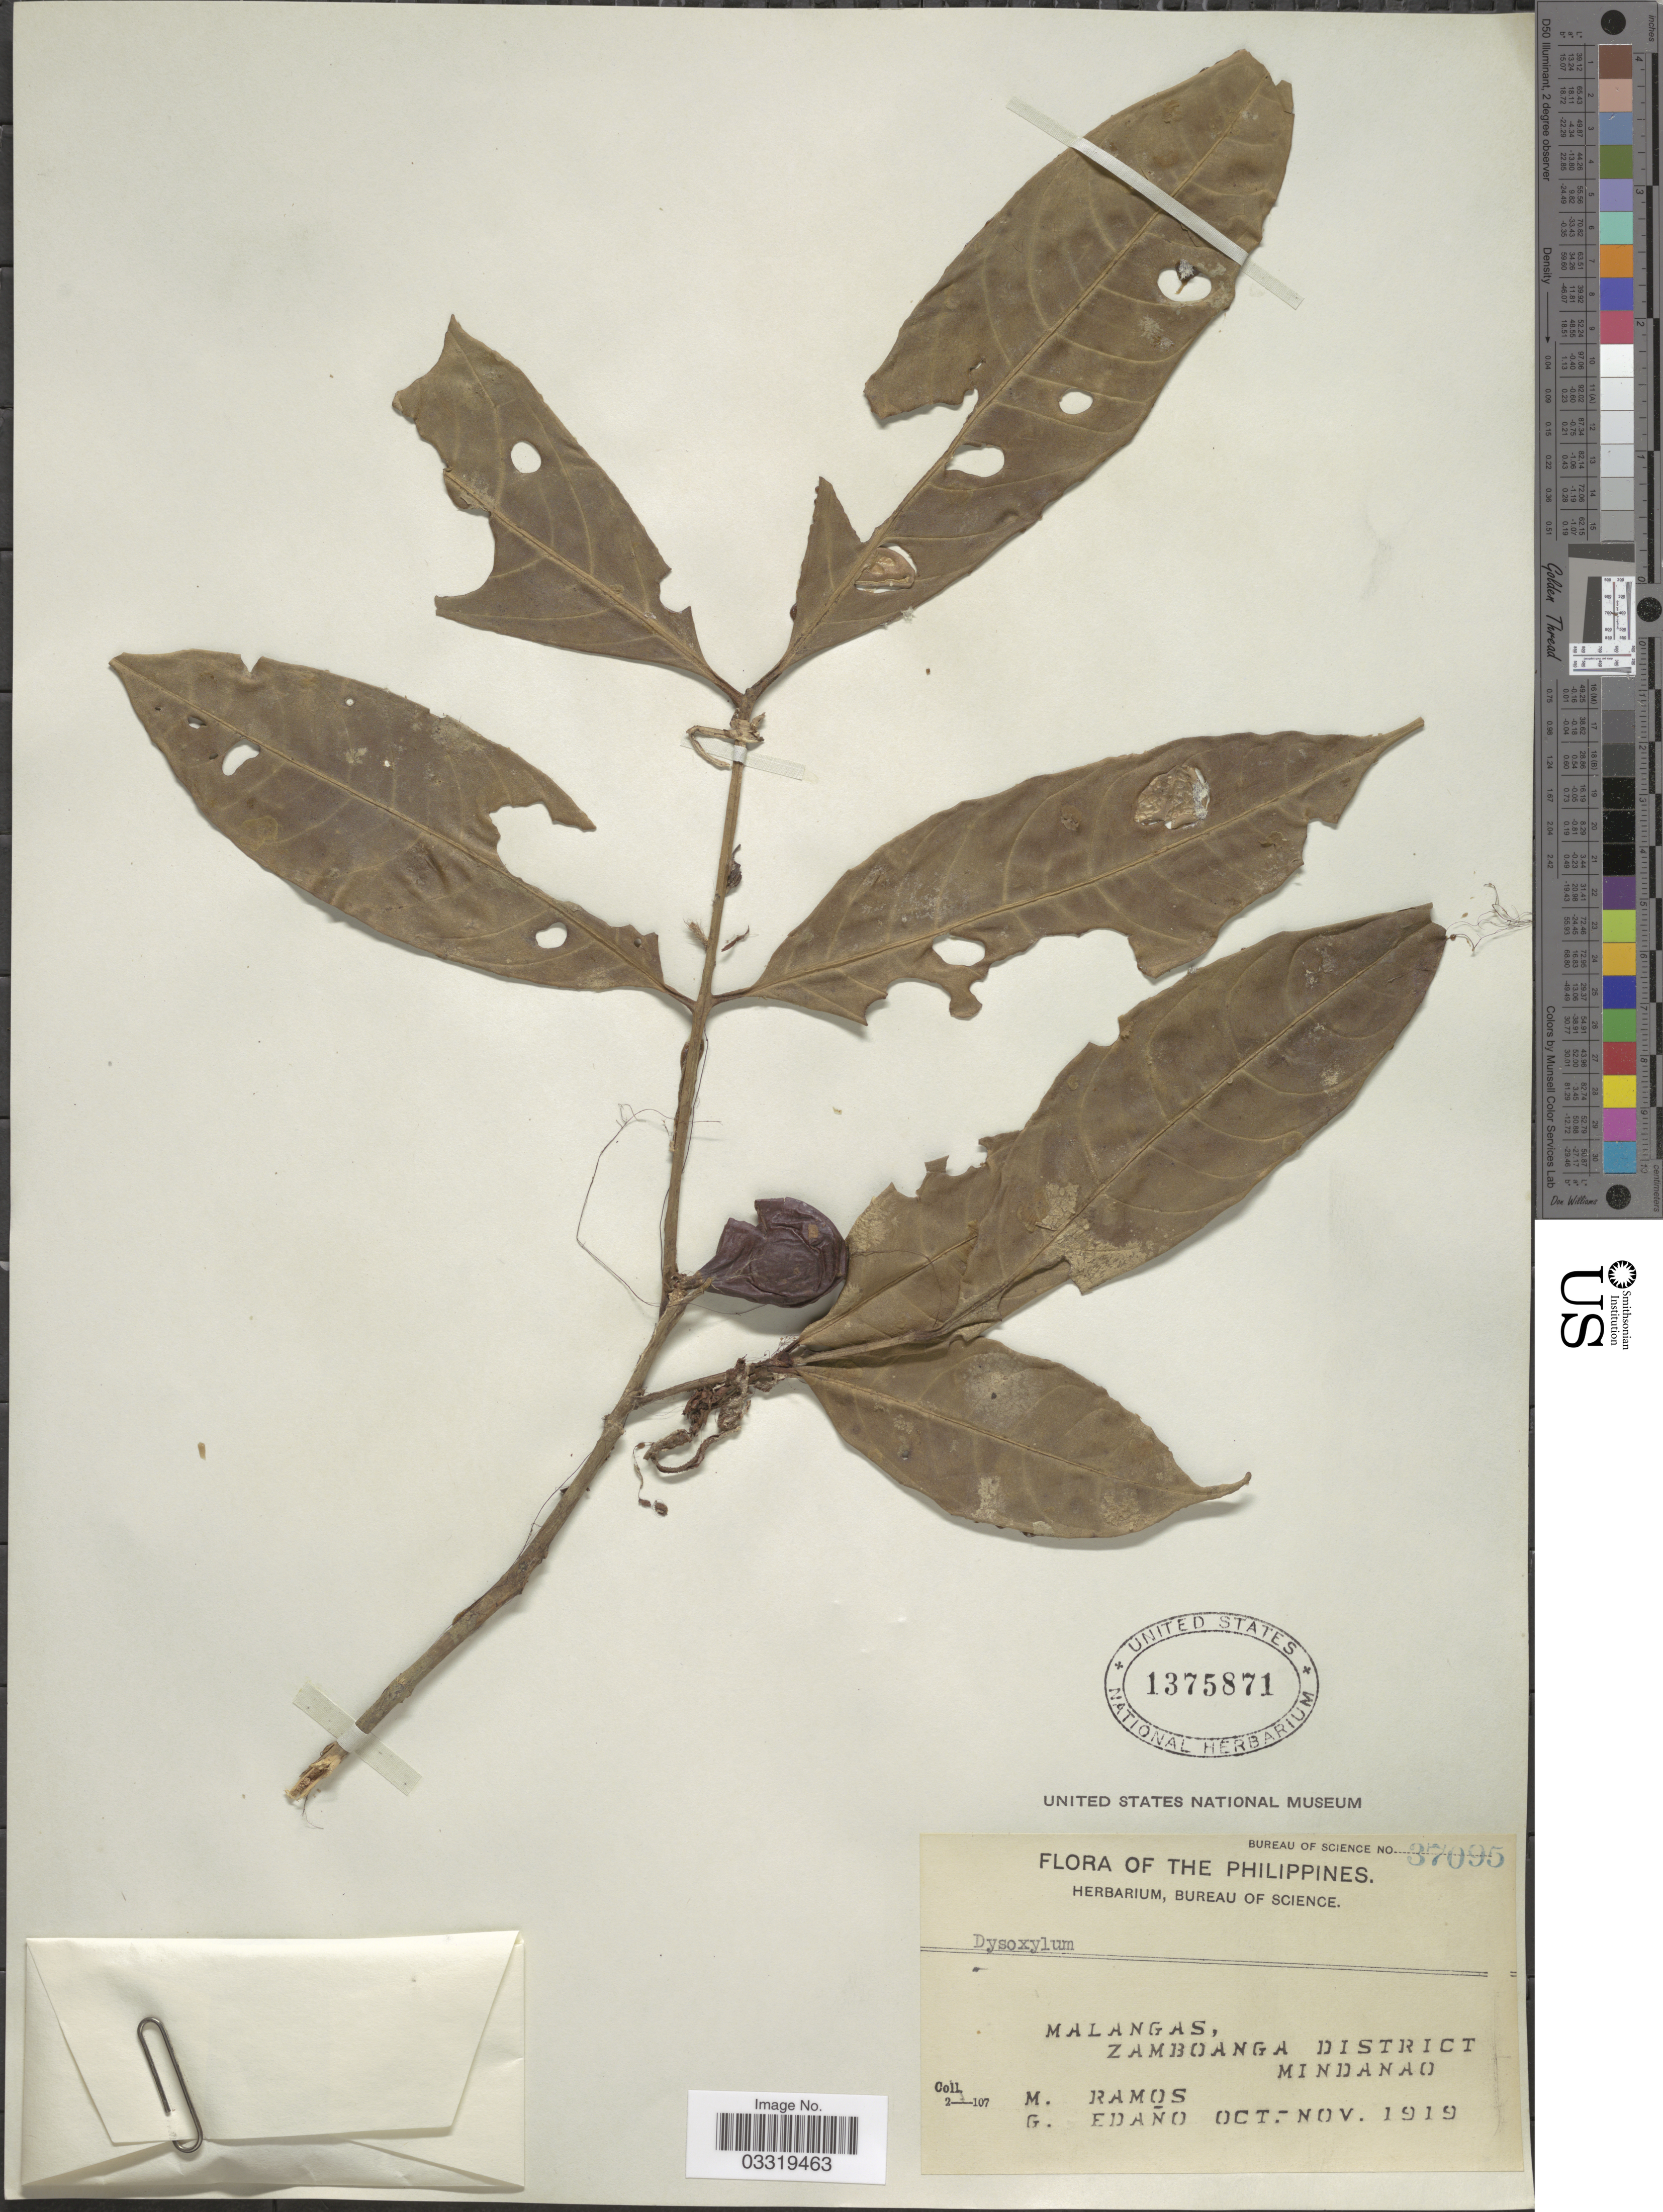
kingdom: Plantae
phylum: Tracheophyta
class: Magnoliopsida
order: Sapindales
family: Meliaceae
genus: Dysoxylum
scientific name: Dysoxylum sp.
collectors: M. Ramos & G. Edaño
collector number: Bureau of Science 37095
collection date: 1919-10/1919-11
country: Philippines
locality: Malangas, Zamboanga District, Mindanao.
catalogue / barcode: US 1375871